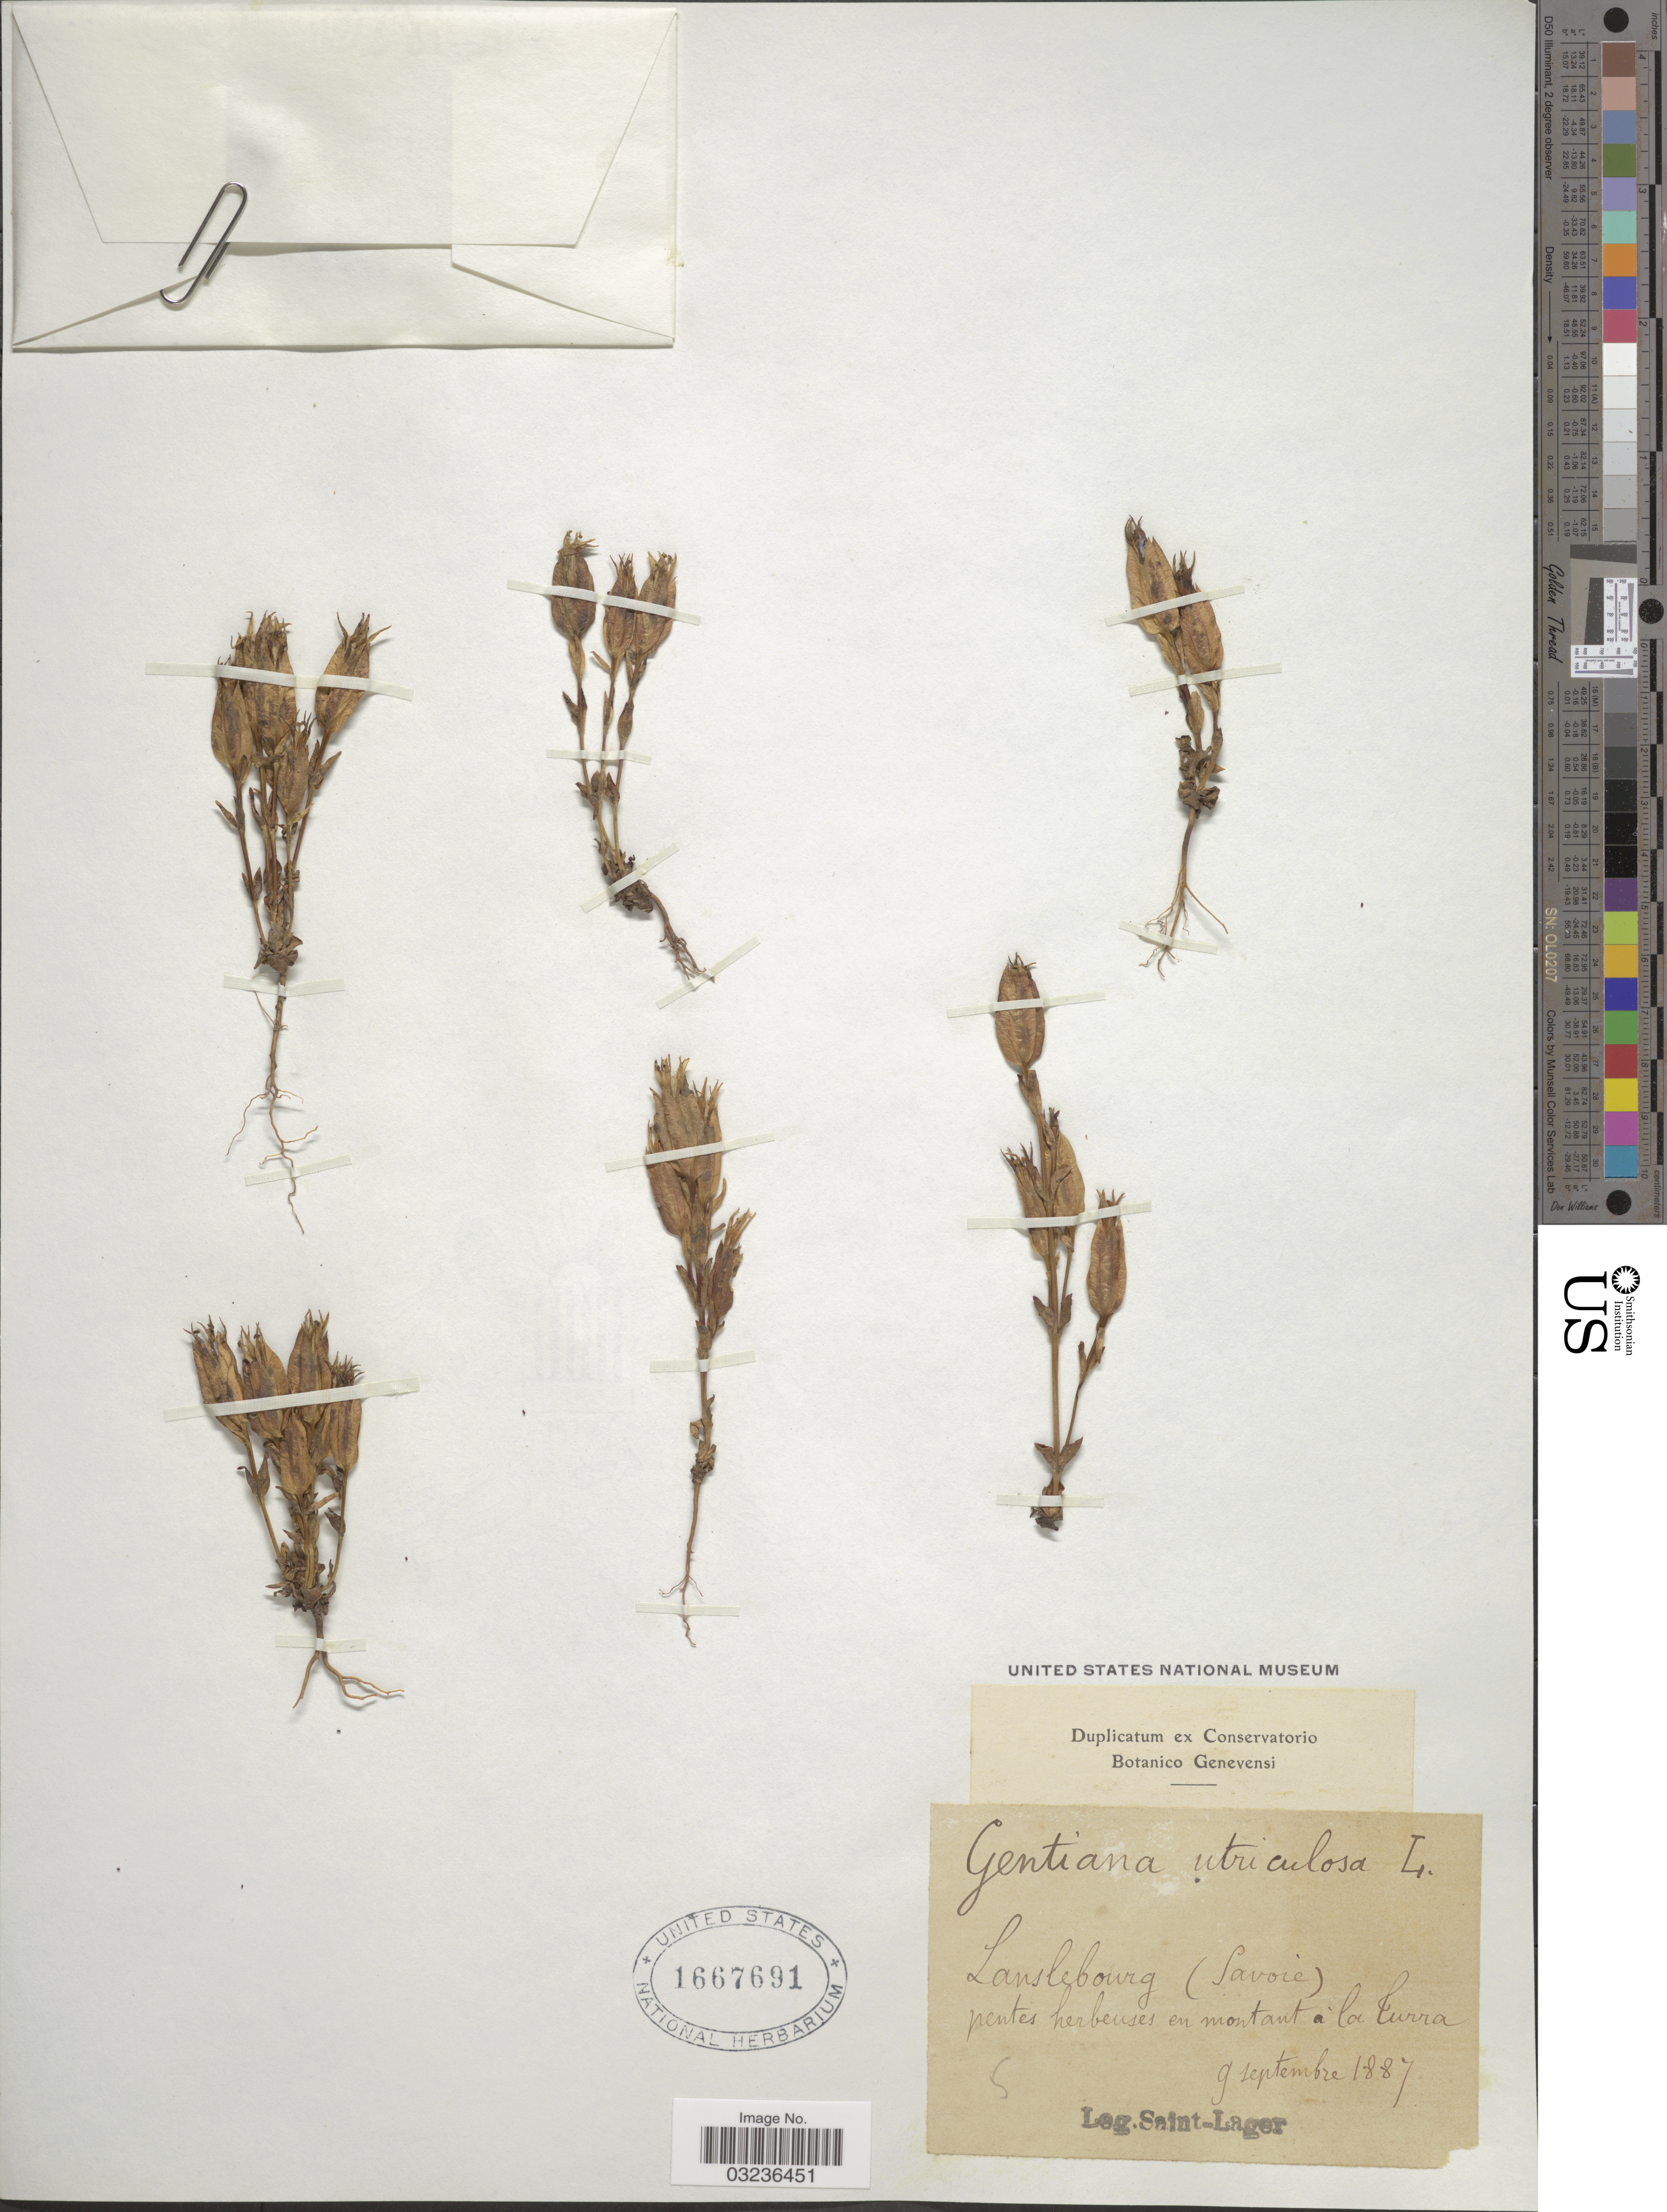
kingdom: Plantae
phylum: Tracheophyta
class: Magnoliopsida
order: Gentianales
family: Gentianaceae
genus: Gentiana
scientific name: Gentiana utriculosa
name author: L.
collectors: Saint-Lager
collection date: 1887-09-09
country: France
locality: Lanslebourg (Savoie) pentes herbeuses en montant á la Curra.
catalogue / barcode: US 1667691